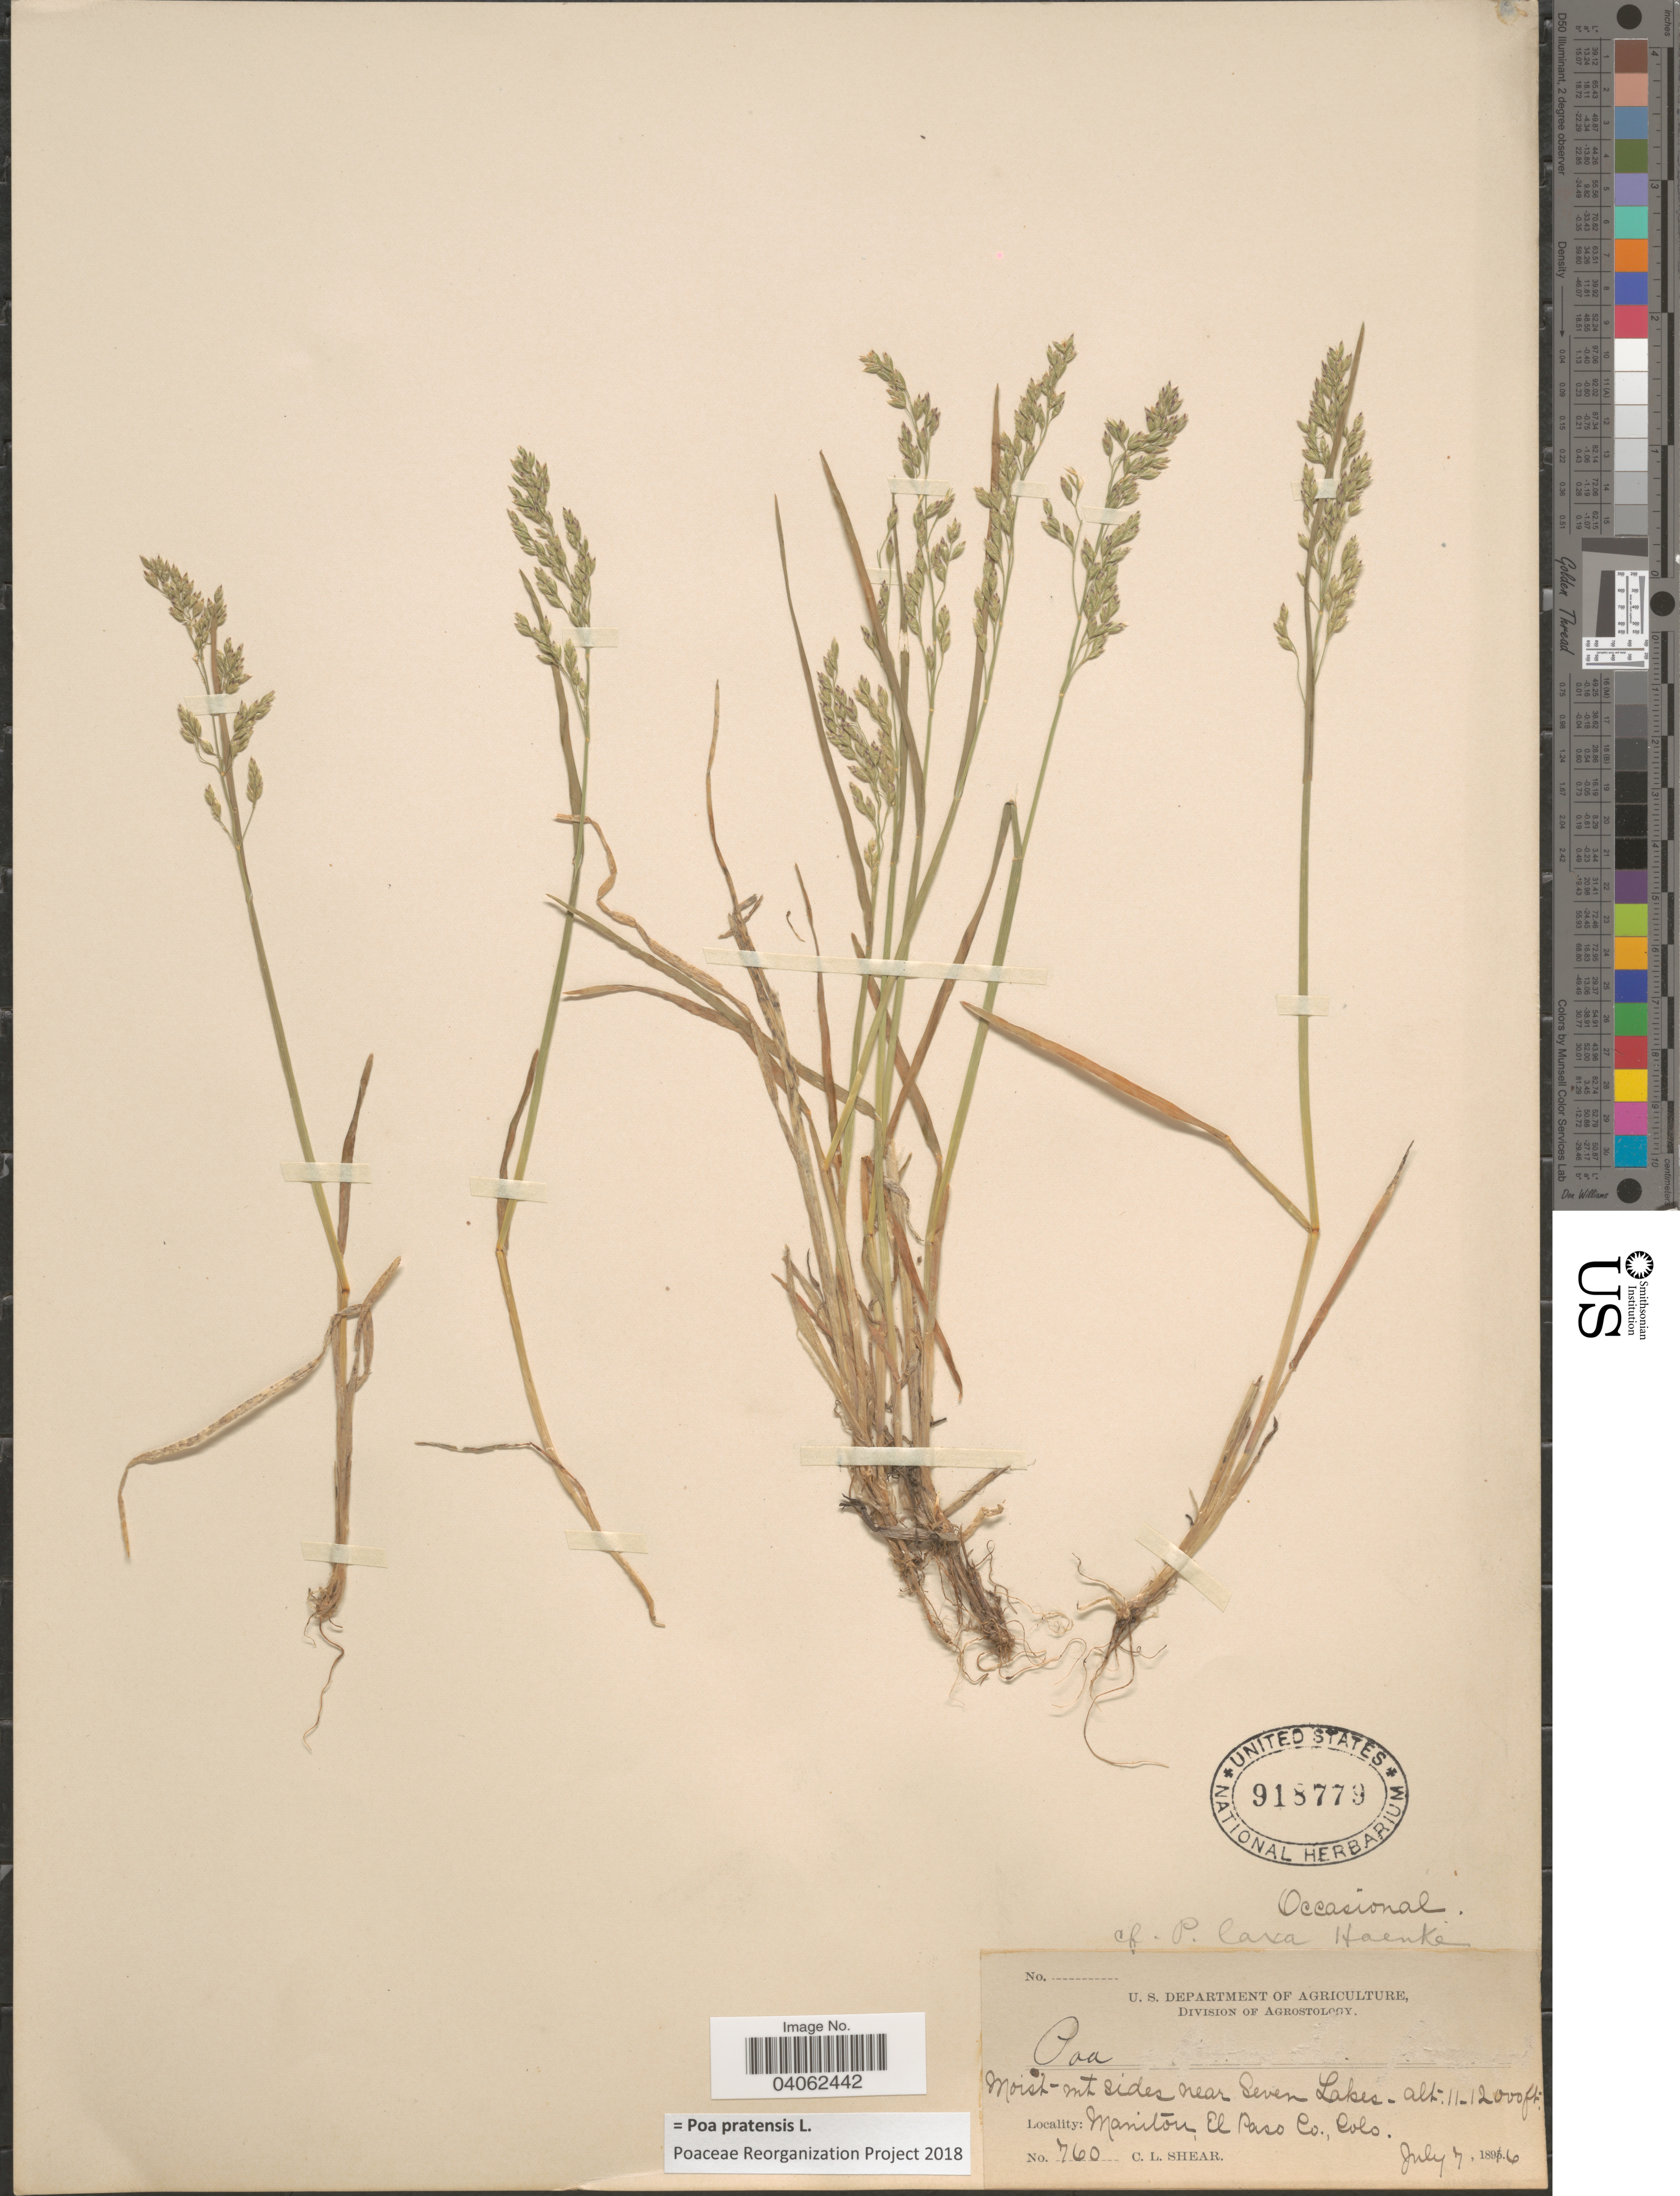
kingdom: Plantae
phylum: Tracheophyta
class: Liliopsida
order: Poales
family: Poaceae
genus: Poa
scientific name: Poa pratensis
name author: L.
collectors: C. L. Shear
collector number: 760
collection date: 1896-07-07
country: United States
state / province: Colorado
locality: Mt sides near Seven Lakes. Manitou, El Paso Co.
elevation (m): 3353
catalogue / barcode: US 918779